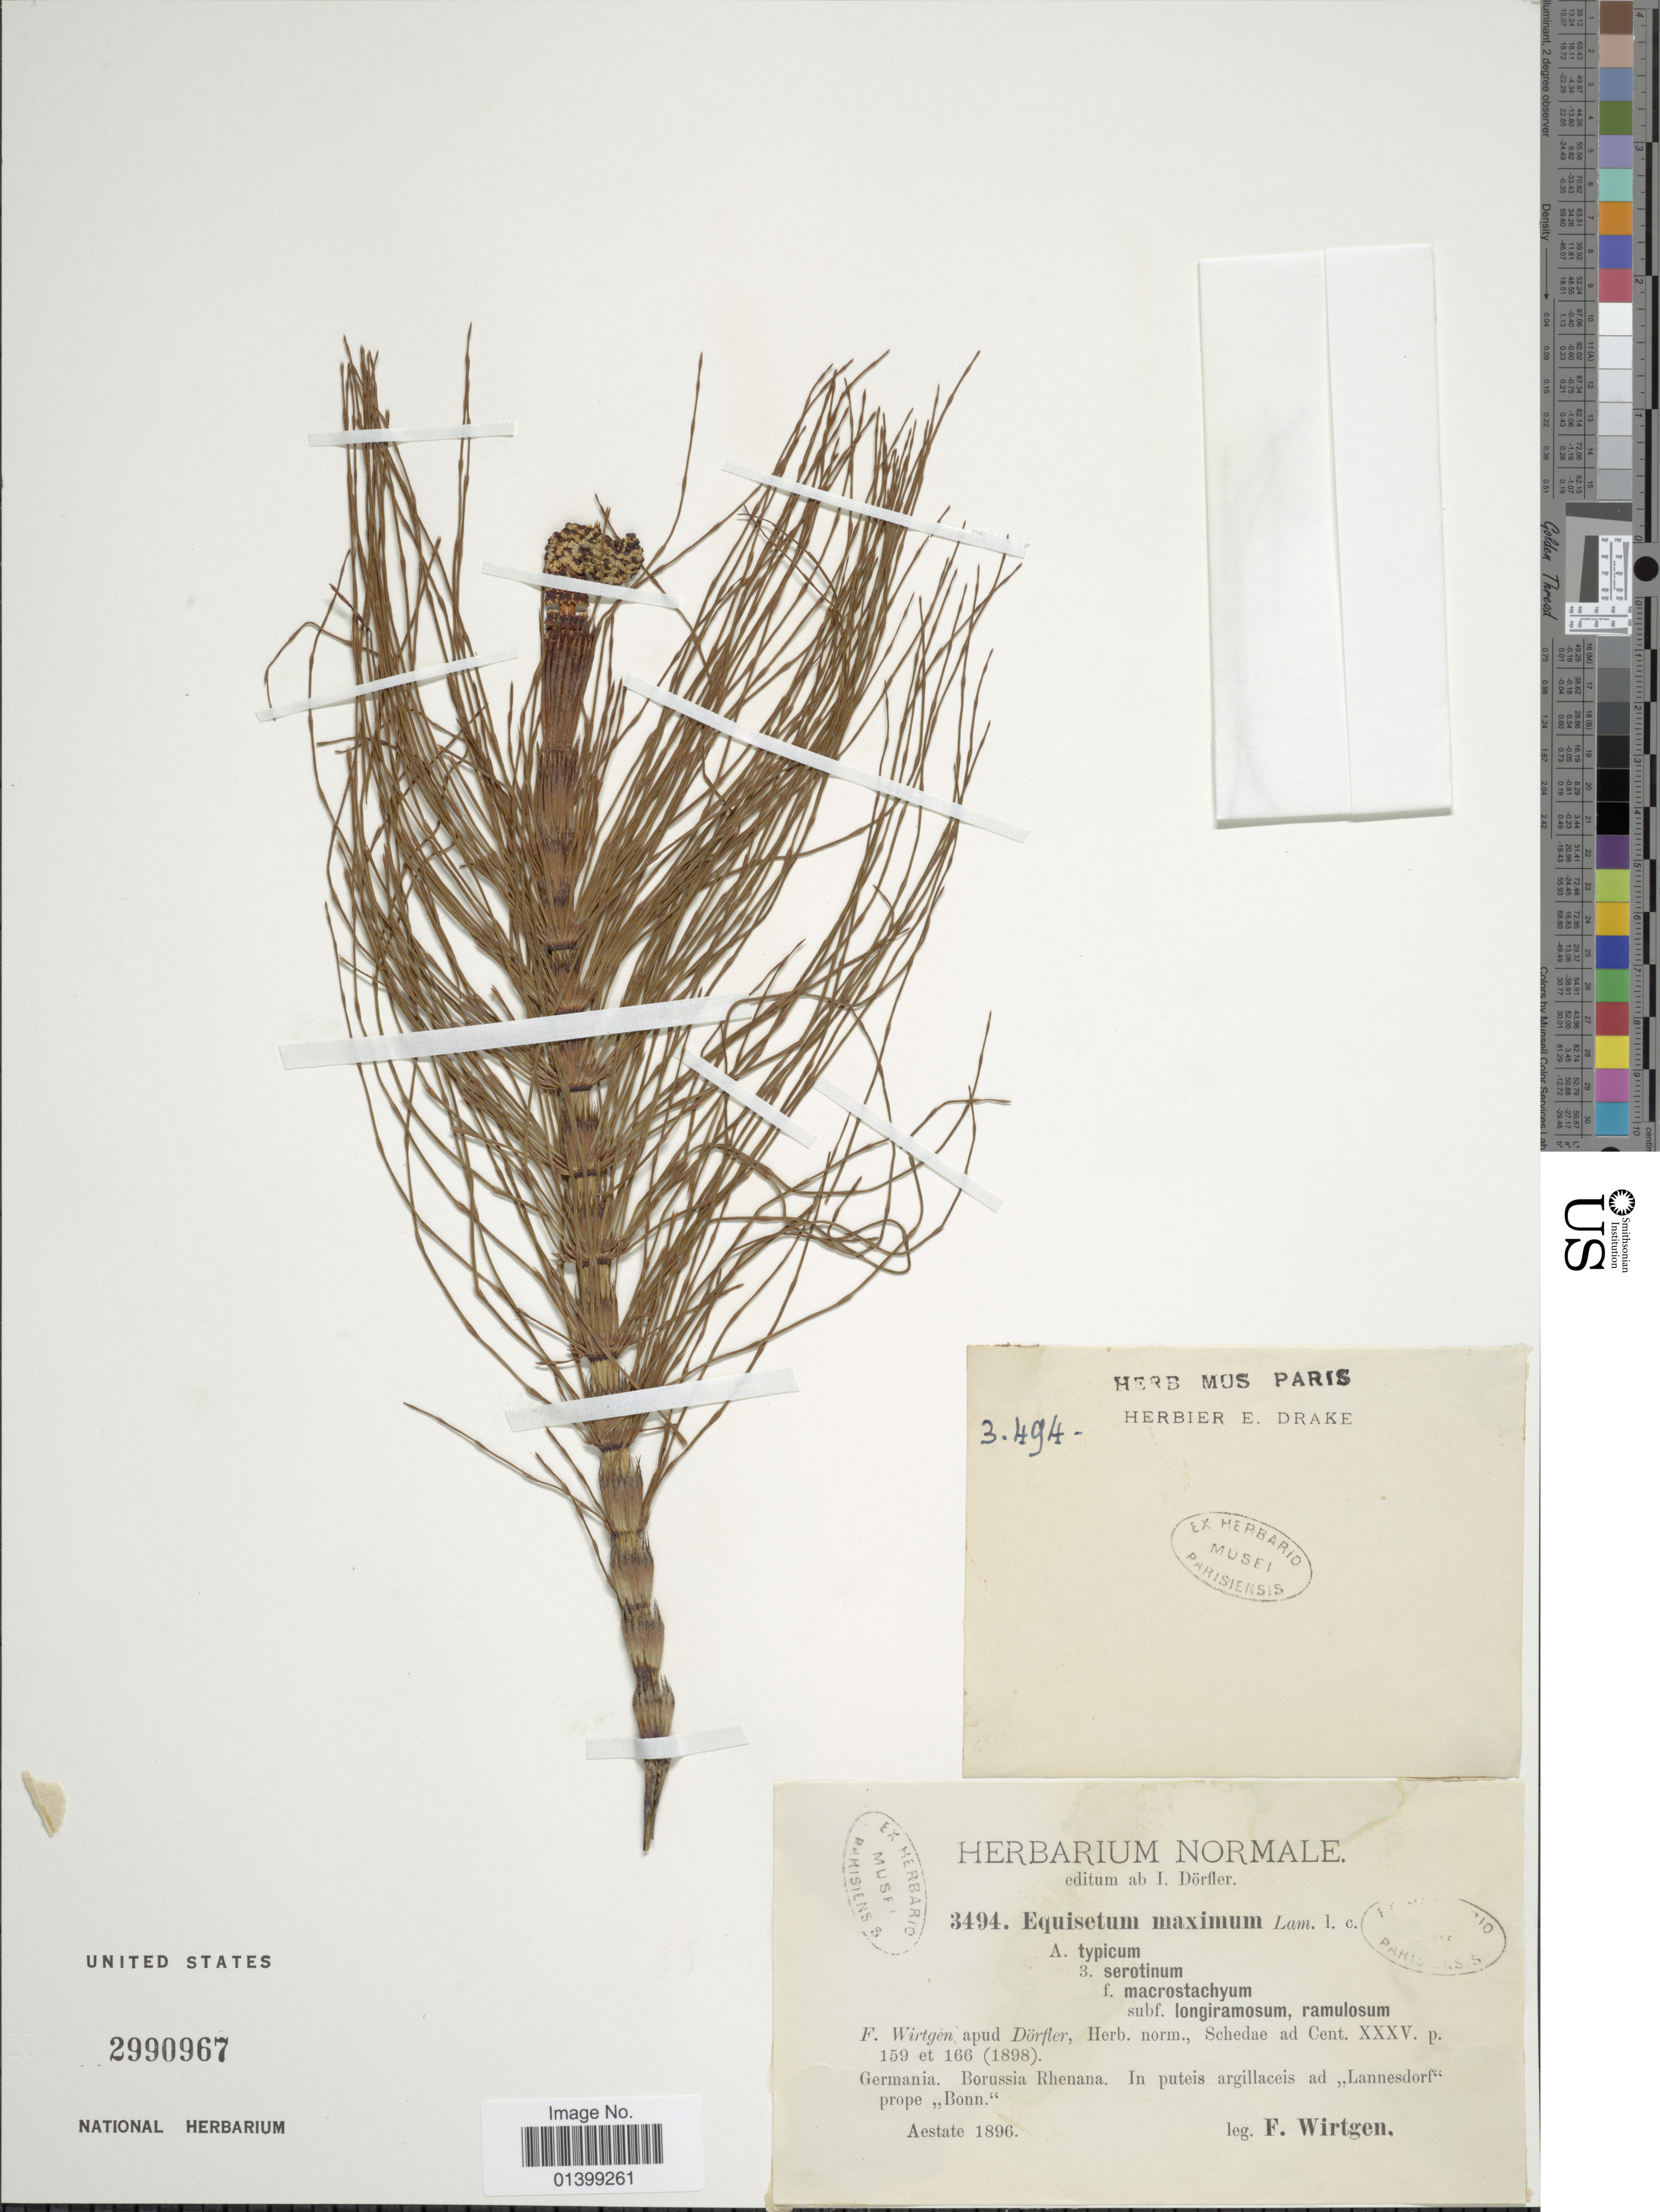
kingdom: Plantae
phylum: Tracheophyta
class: Polypodiopsida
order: Equisetales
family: Equisetaceae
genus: Equisetum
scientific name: Equisetum telmateia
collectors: F. Wirtgen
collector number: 3494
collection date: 1896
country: Germany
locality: Borussia Rhenana. In puteis argillaceis ad ,,Lannesdorf' prope ,,Bonn'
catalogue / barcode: US 2990967